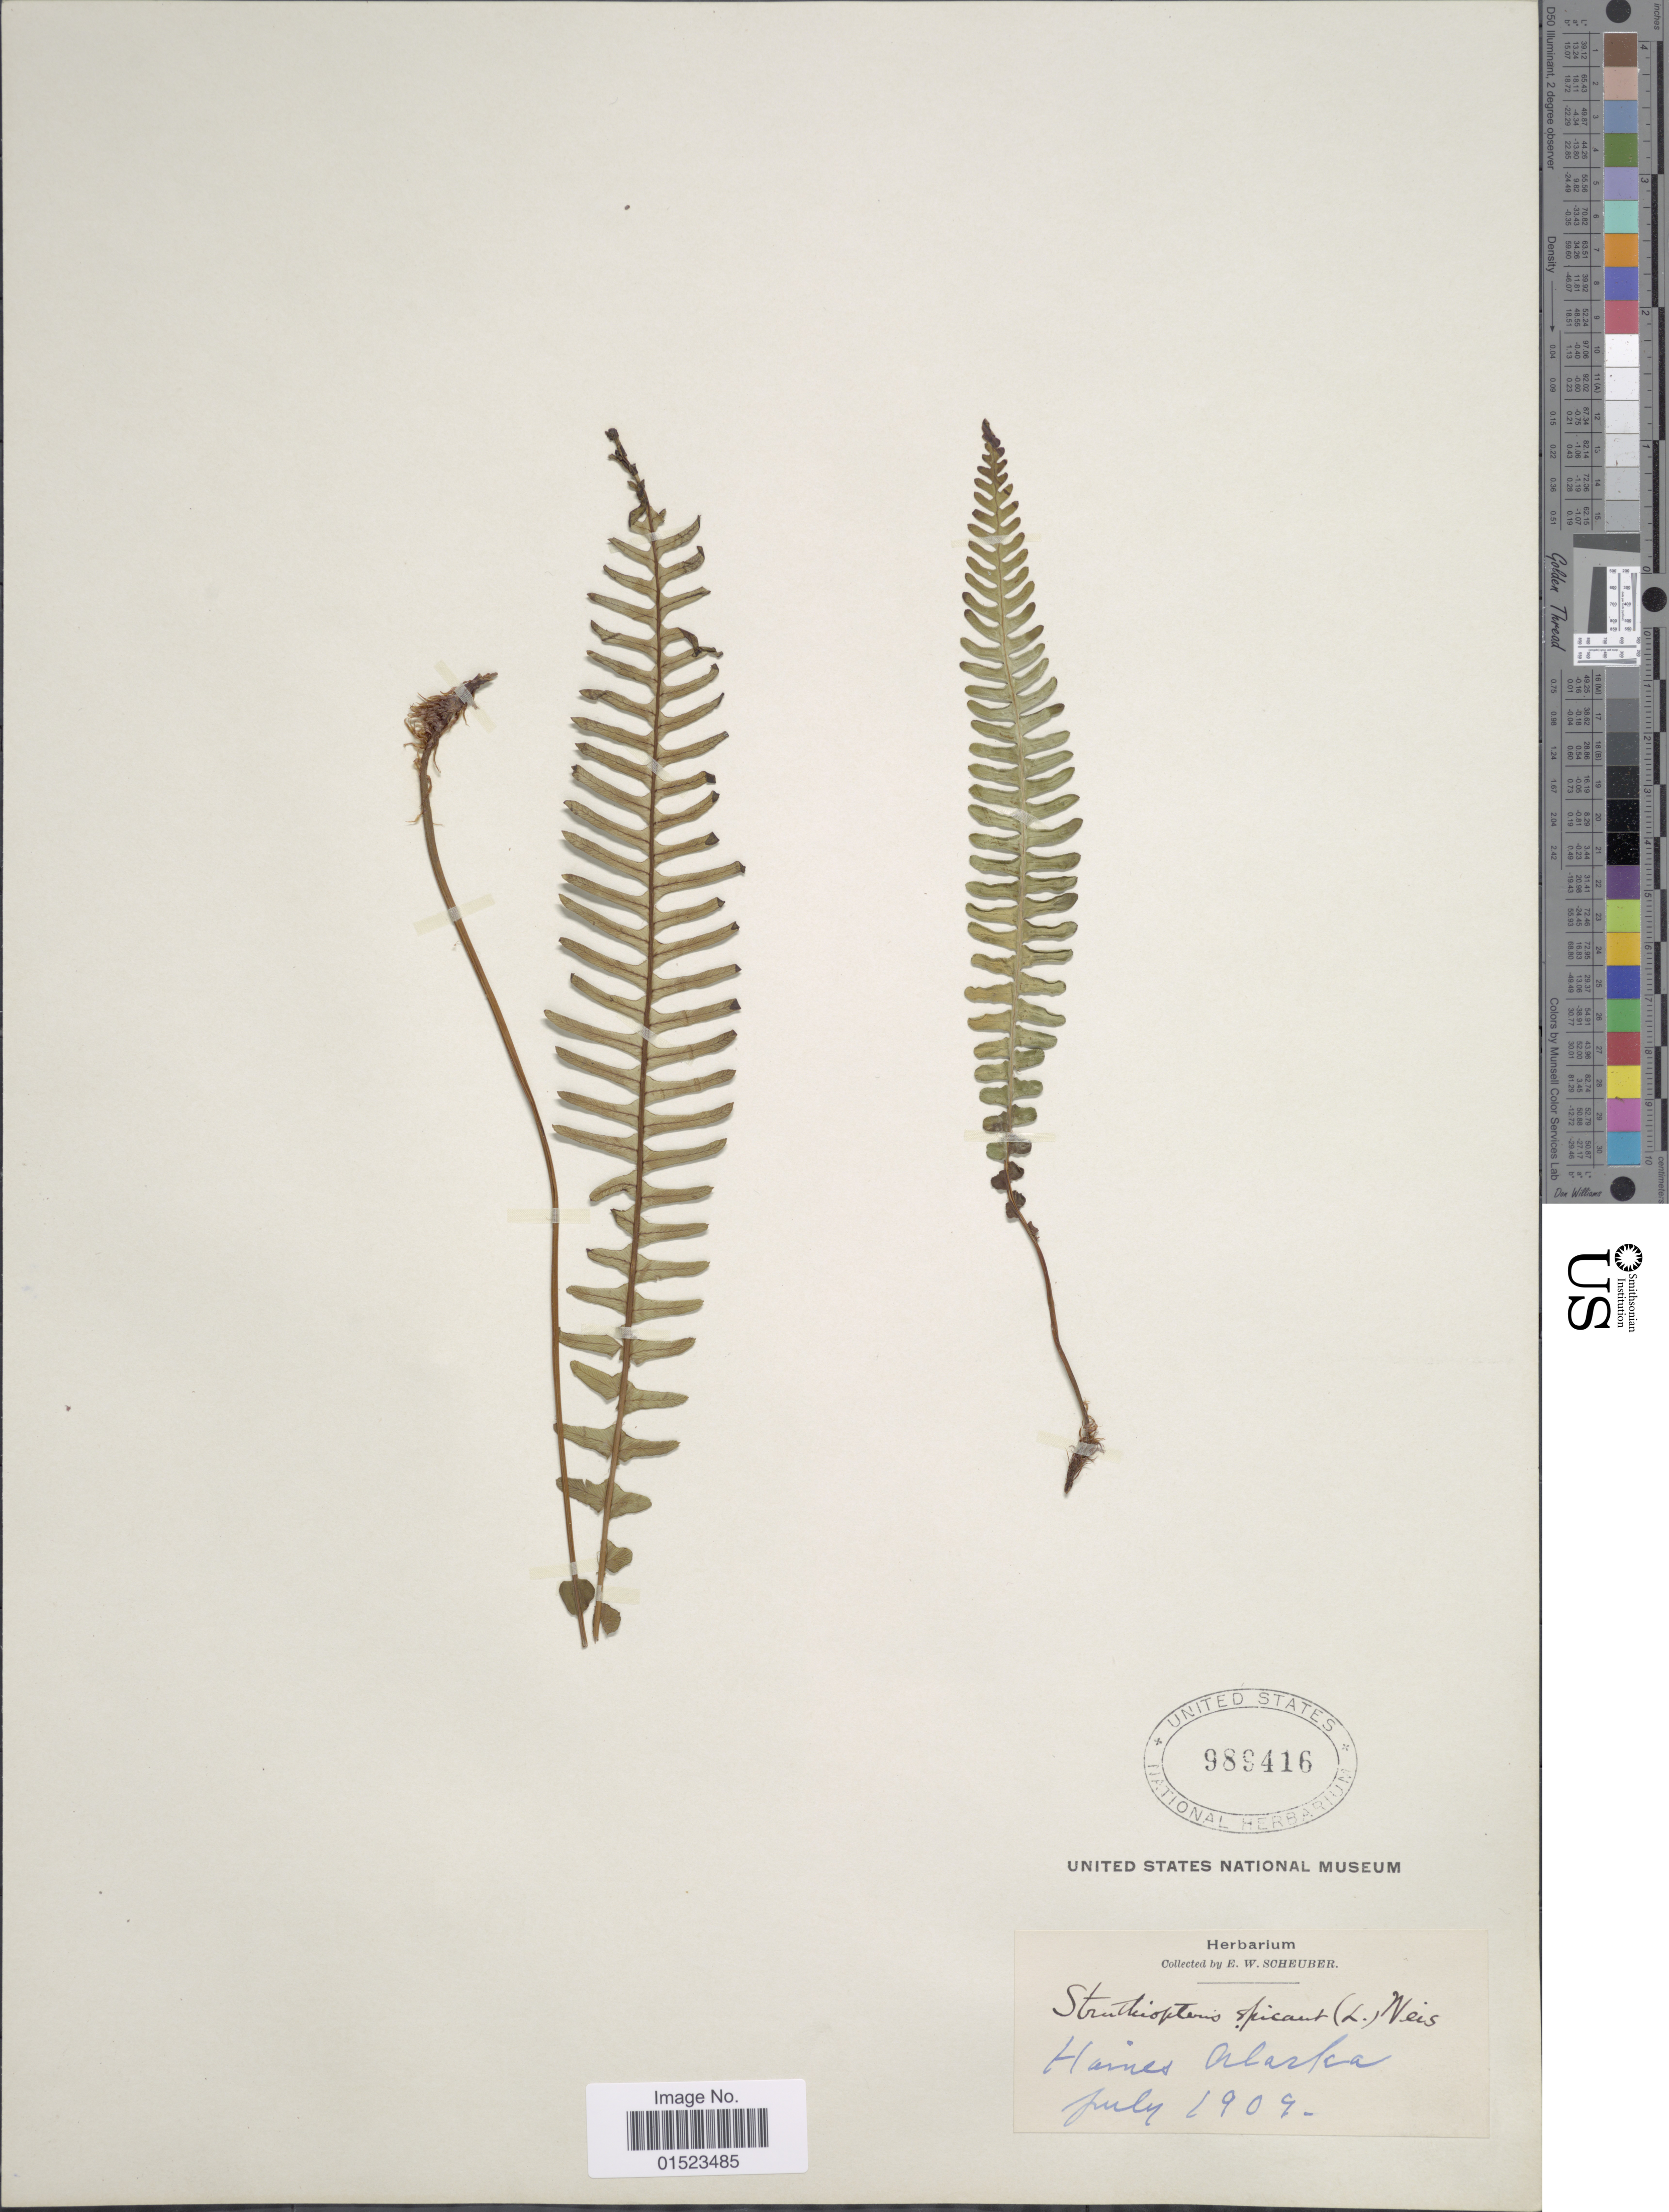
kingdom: Plantae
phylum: Tracheophyta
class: Polypodiopsida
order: Polypodiales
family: Blechnaceae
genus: Blechnum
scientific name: Blechnum spicant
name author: (L.) Sm.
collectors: E. Scheuber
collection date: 1909-07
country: United States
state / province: Alaska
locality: Haines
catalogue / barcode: US 989416